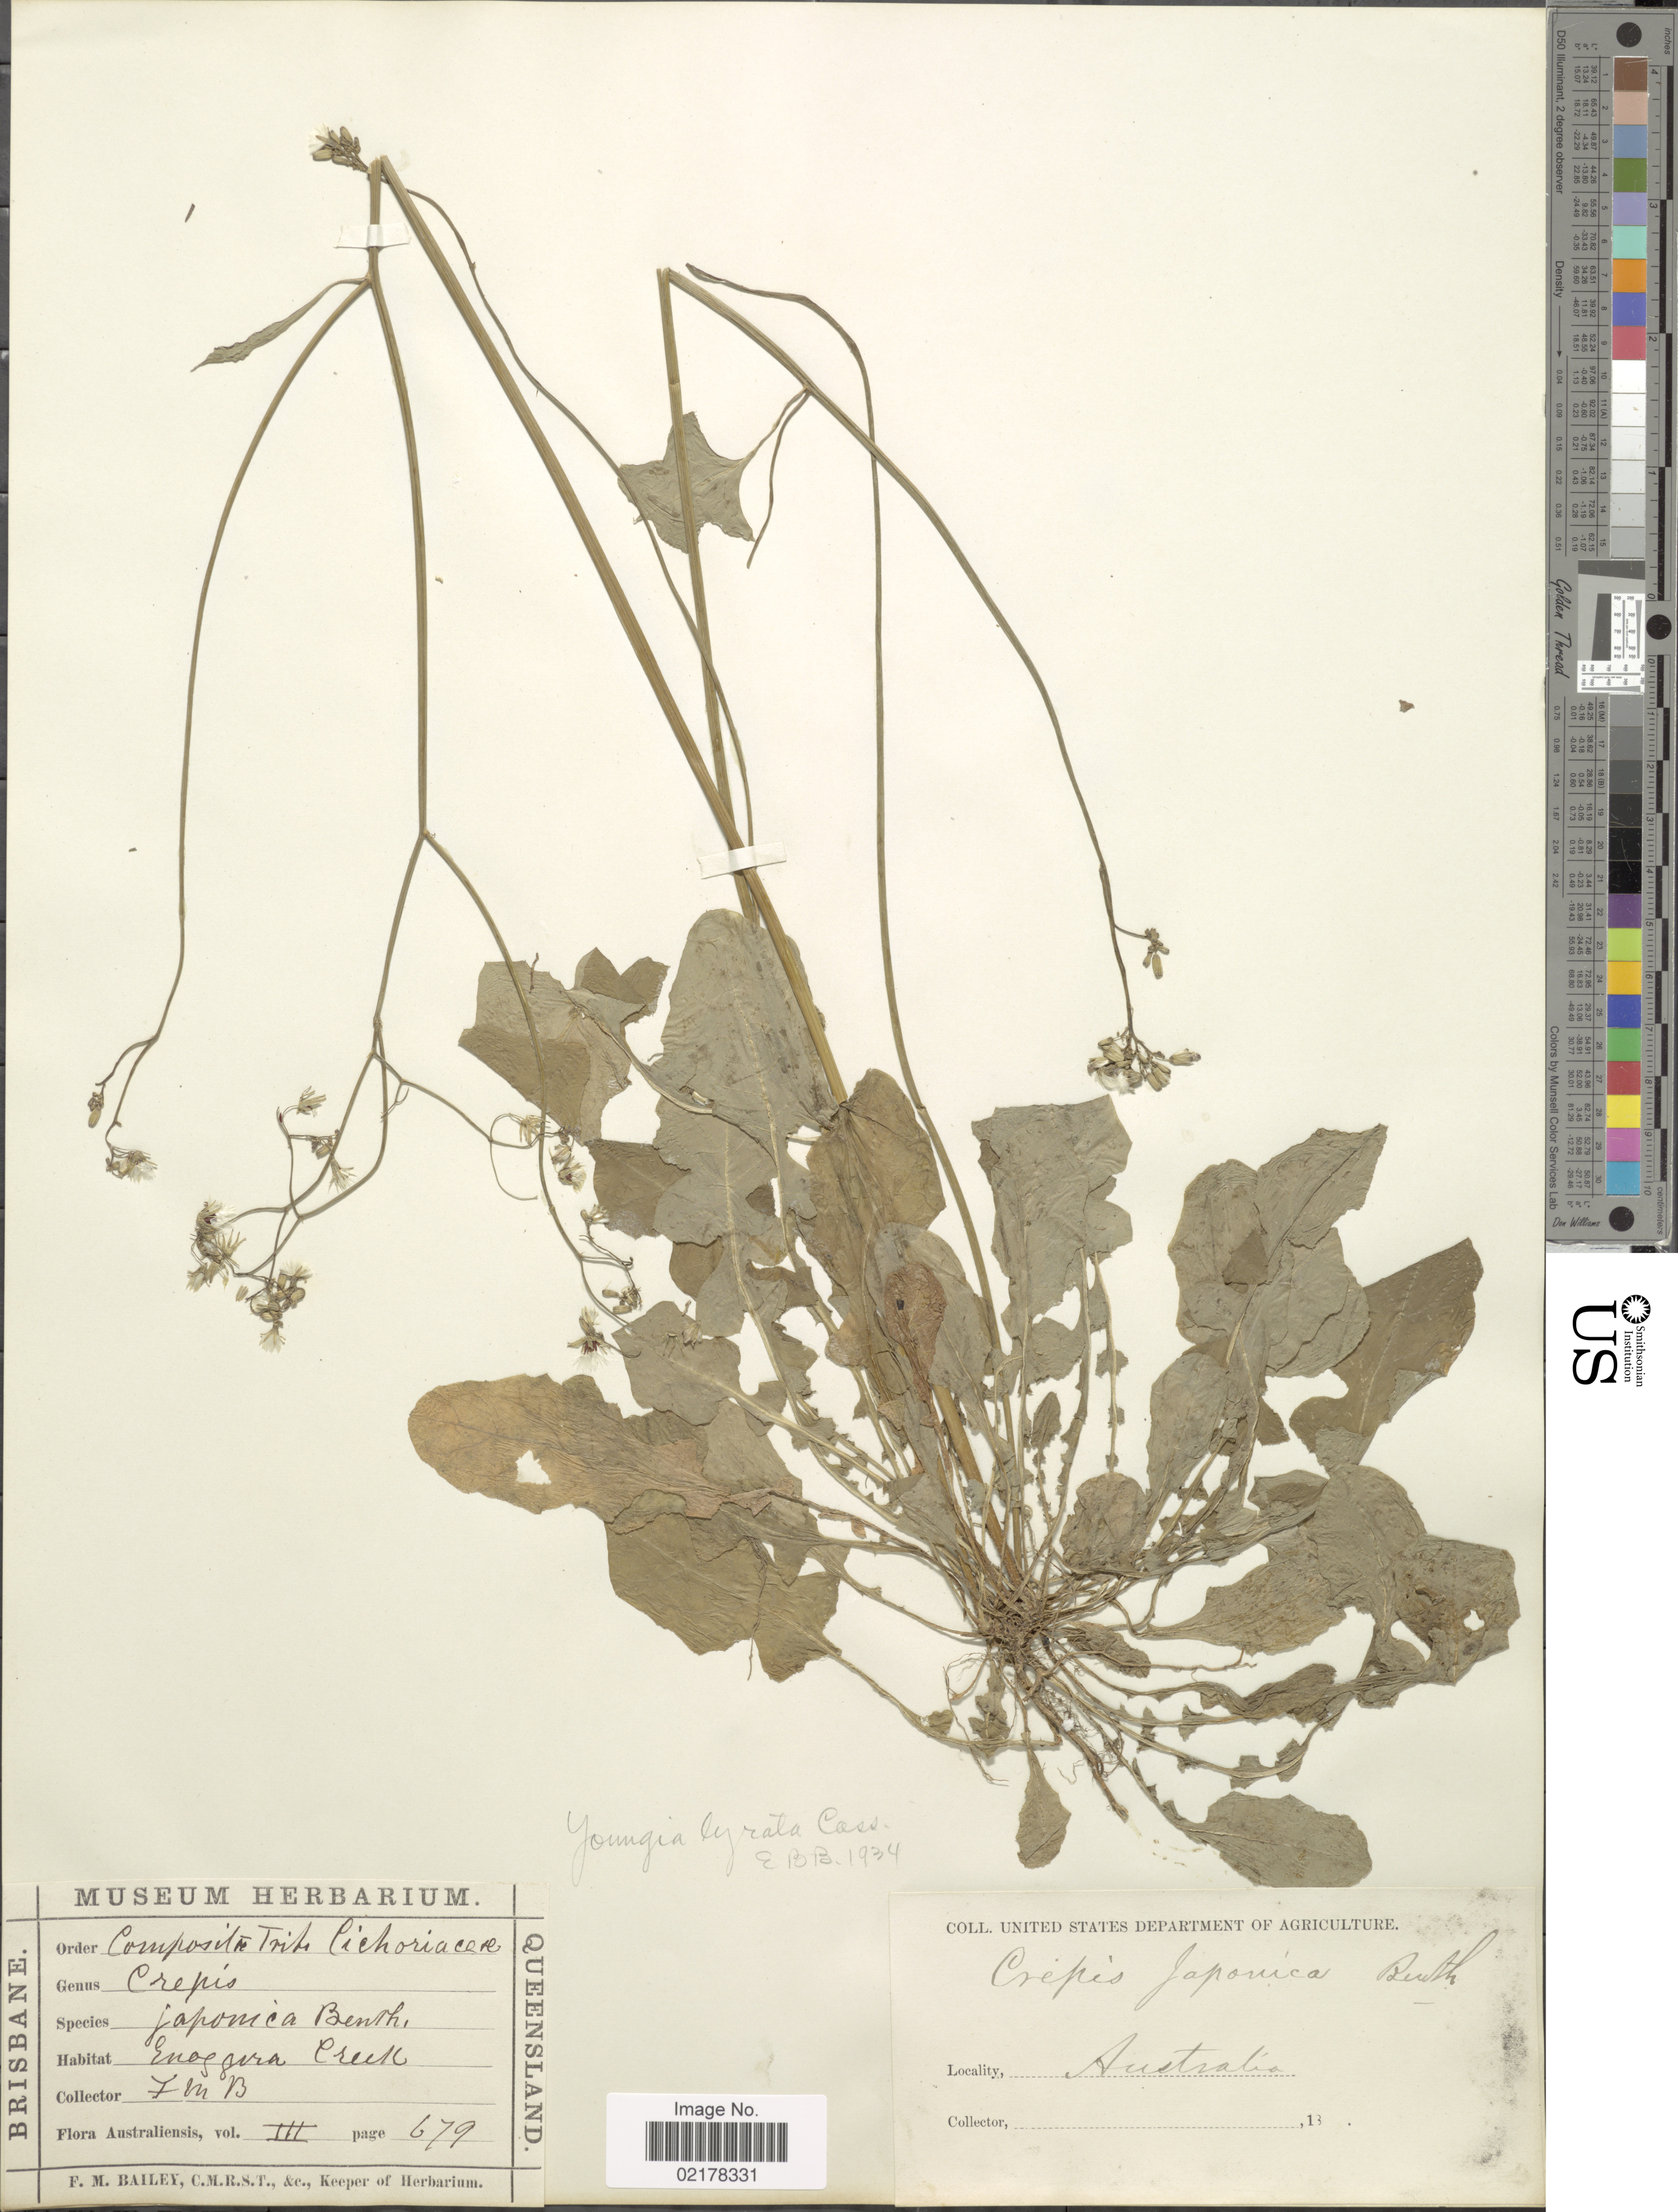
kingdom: Plantae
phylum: Tracheophyta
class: Magnoliopsida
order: Asterales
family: Asteraceae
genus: Youngia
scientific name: Youngia japonica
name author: (L.) DC.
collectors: F. M. Bailey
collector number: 679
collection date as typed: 18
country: Australia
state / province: Queensland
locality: Brisbane. Queensland Enoggera Creek